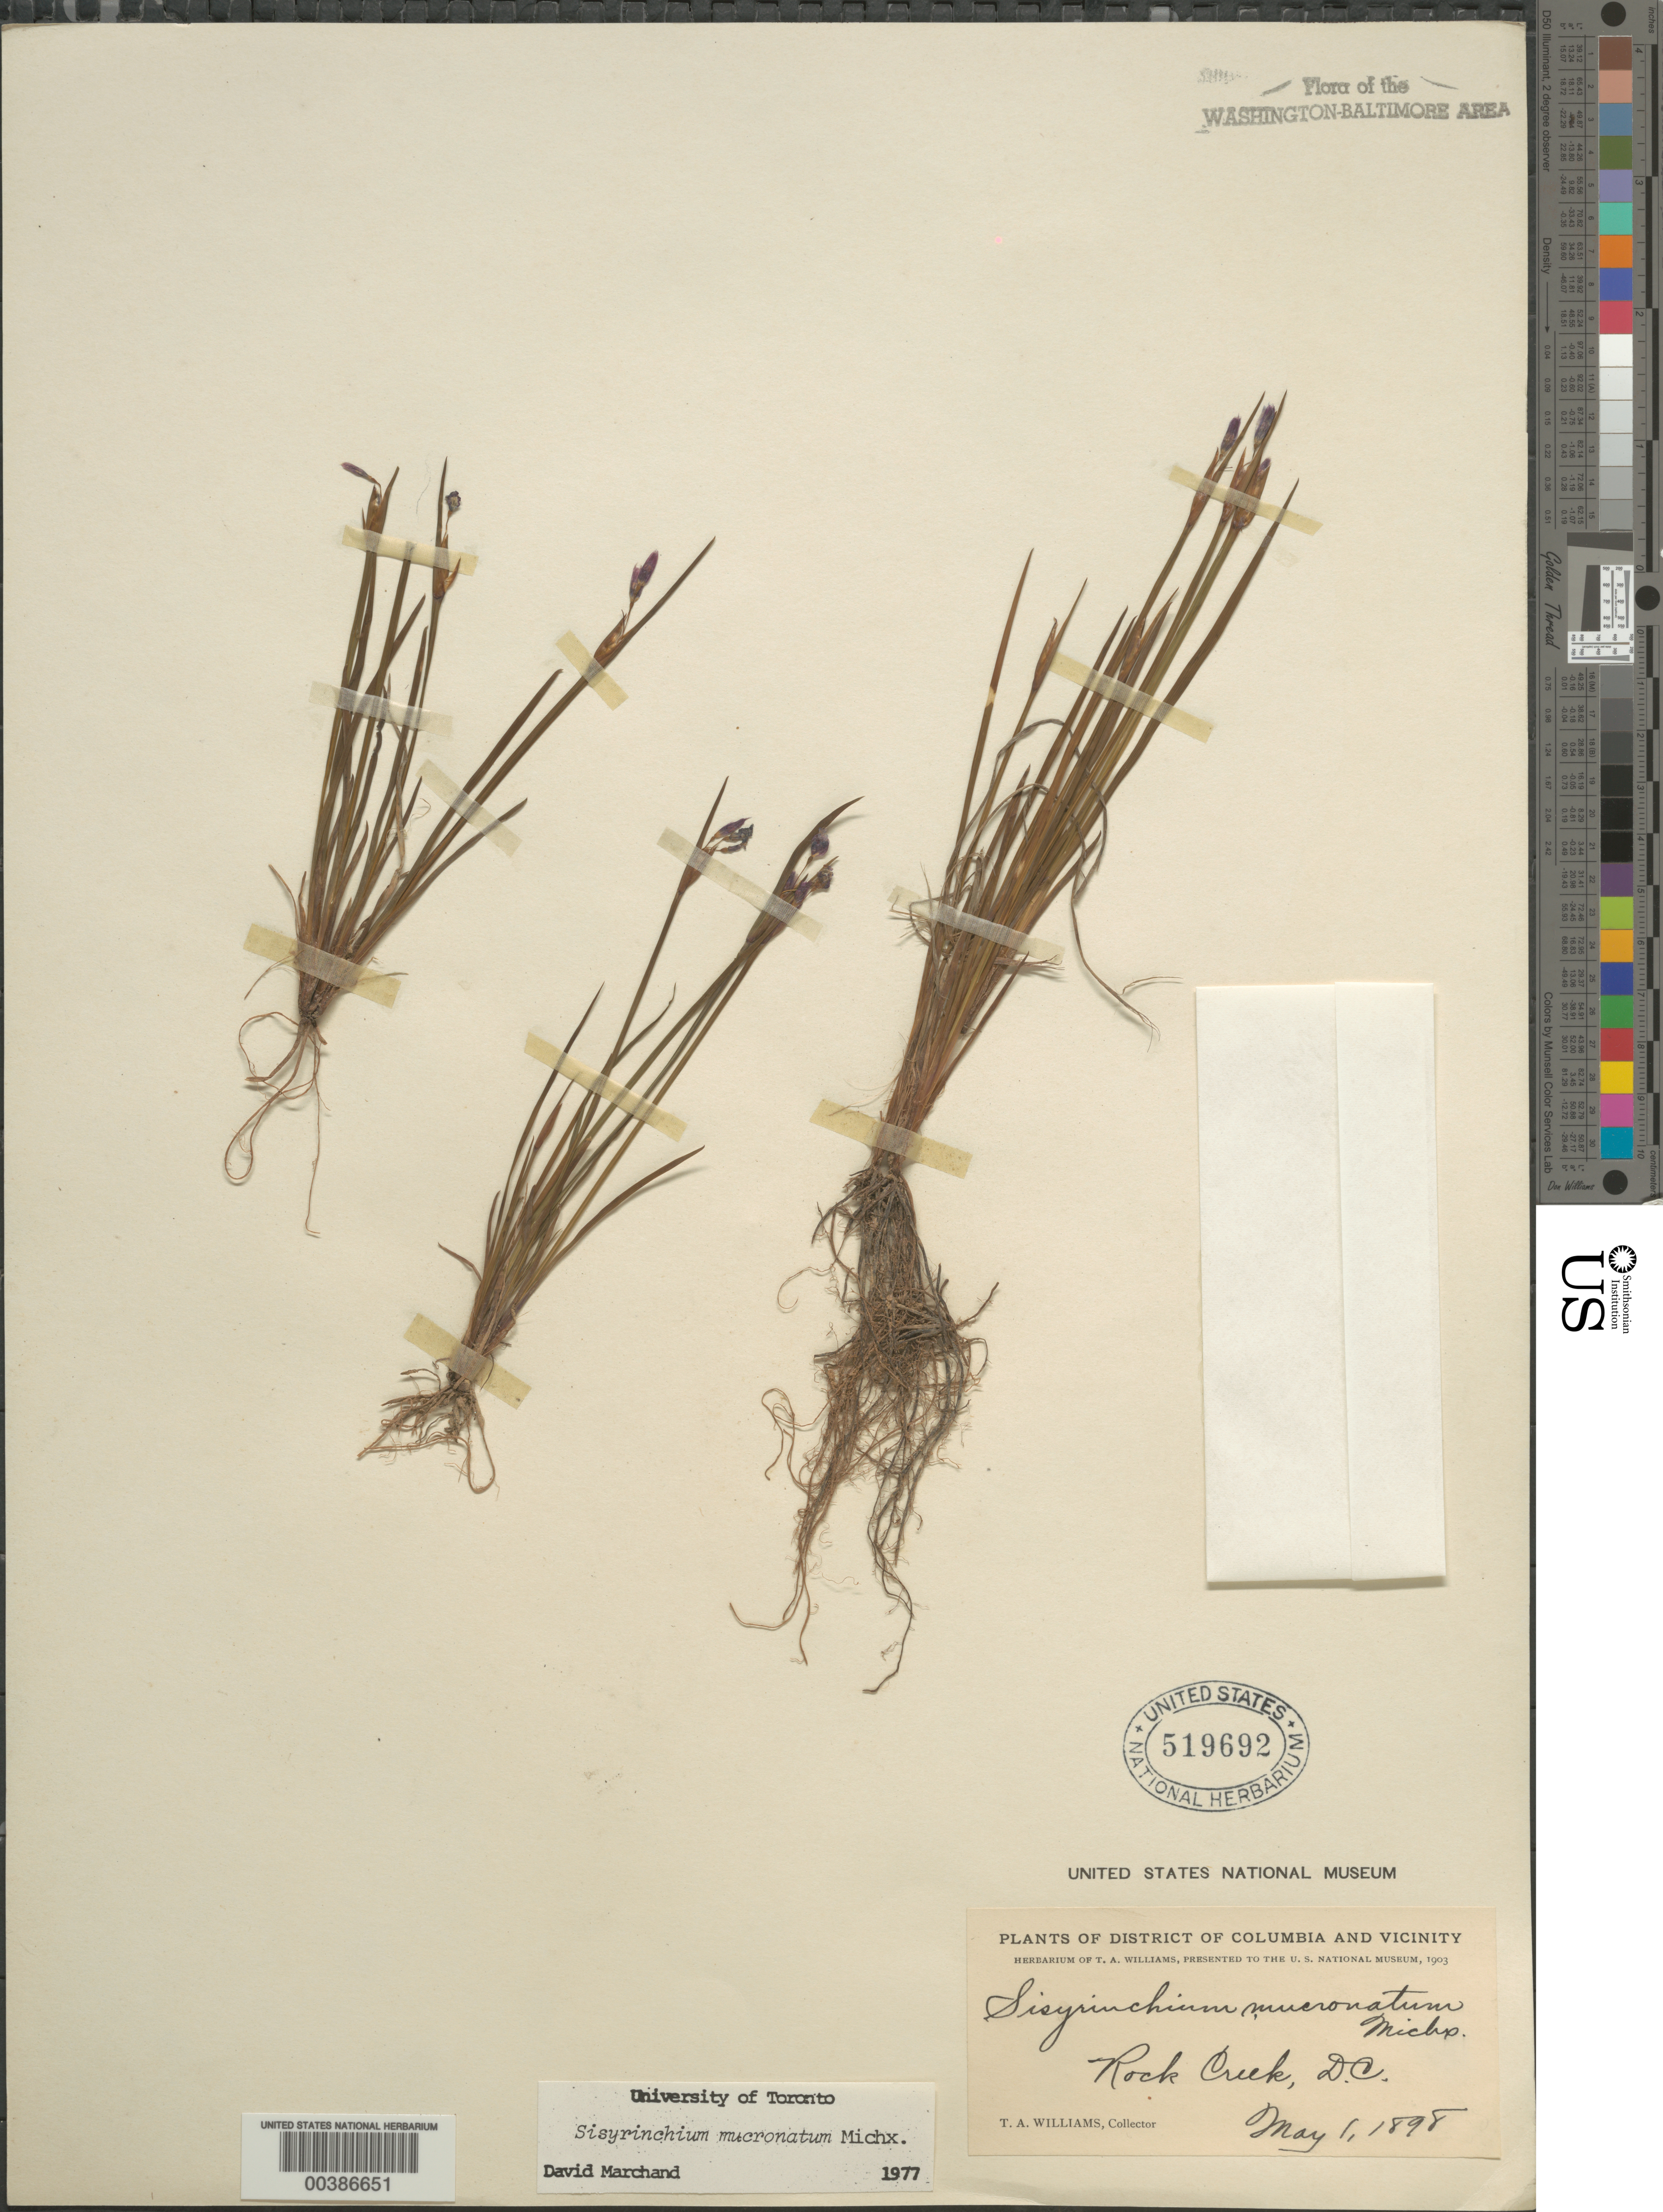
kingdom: Plantae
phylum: Tracheophyta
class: Liliopsida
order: Asparagales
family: Iridaceae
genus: Sisyrinchium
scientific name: Sisyrinchium mucronatum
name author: Michx.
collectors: T. A. Williams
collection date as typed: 01 May 1898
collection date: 1898-05-01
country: United States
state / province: District of Columbia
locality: Rock Creek Rock Creek Park and vicinity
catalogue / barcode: US 519692